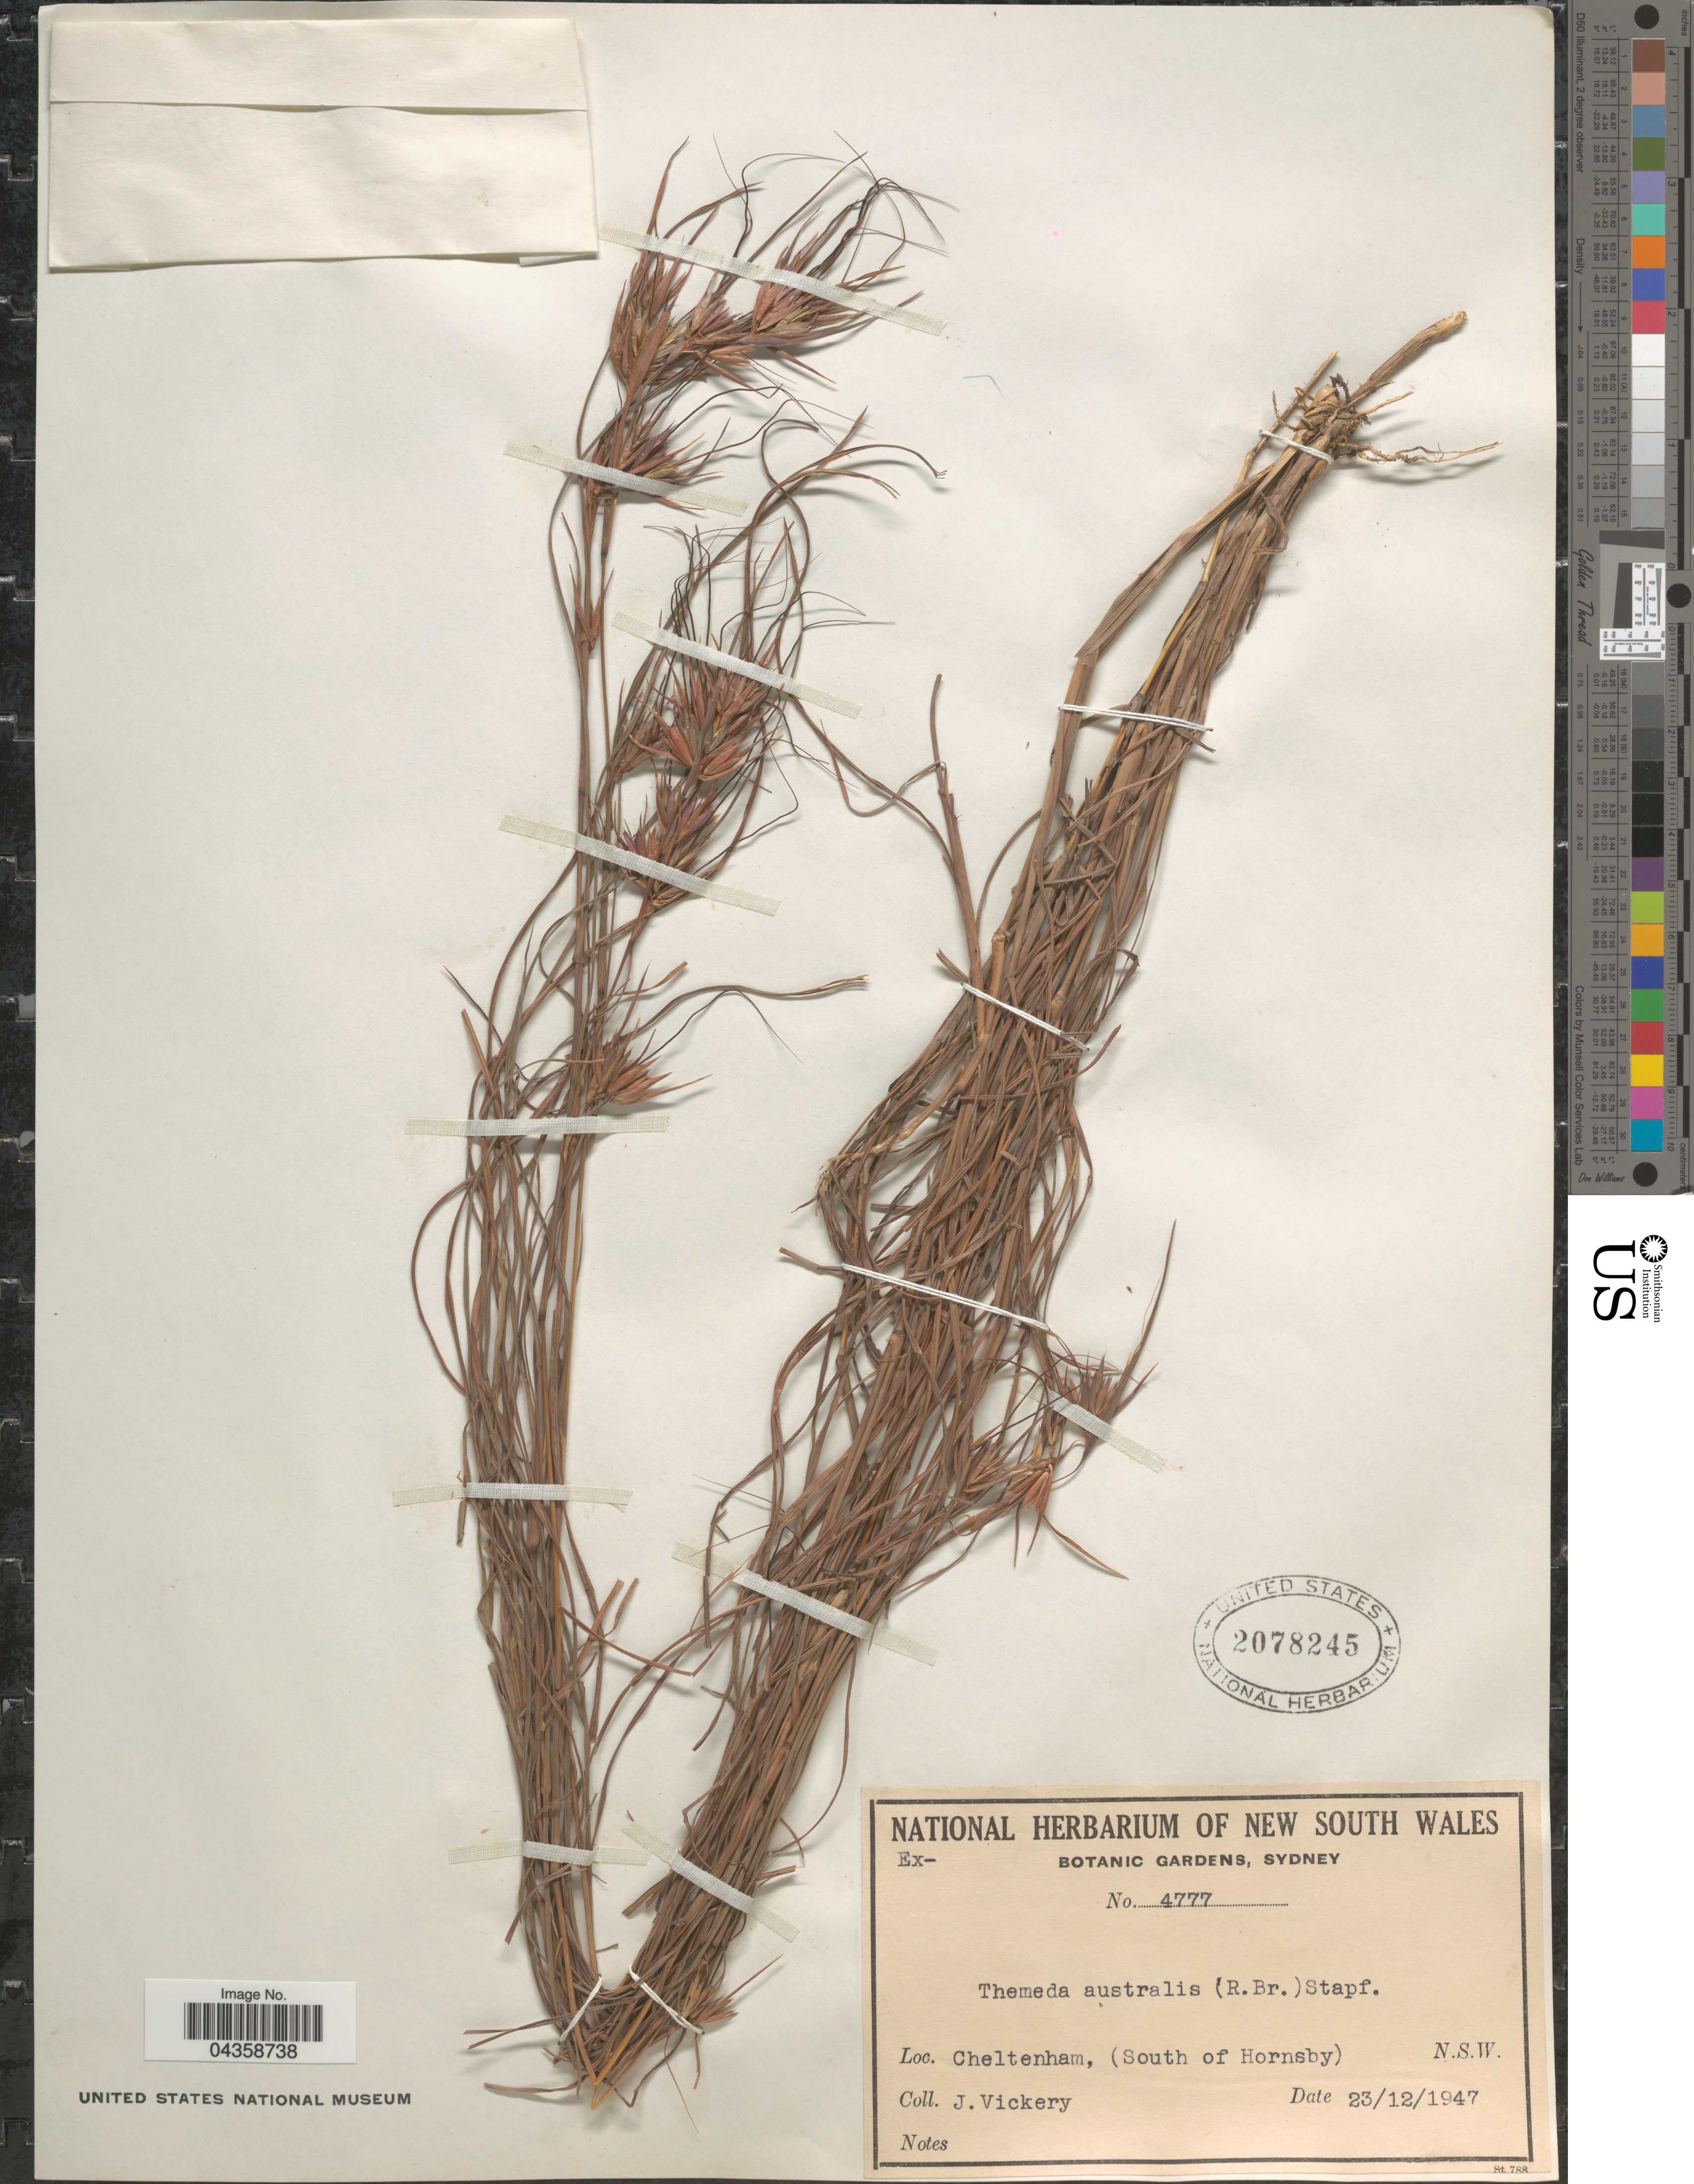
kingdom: Plantae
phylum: Tracheophyta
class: Liliopsida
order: Poales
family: Poaceae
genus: Themeda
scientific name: Themeda triandra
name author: Forssk.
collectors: J. Vickery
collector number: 4777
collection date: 1947-12-23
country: Australia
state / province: New South Wales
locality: Cheltenham, (South of Hornsby).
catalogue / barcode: US 2078245